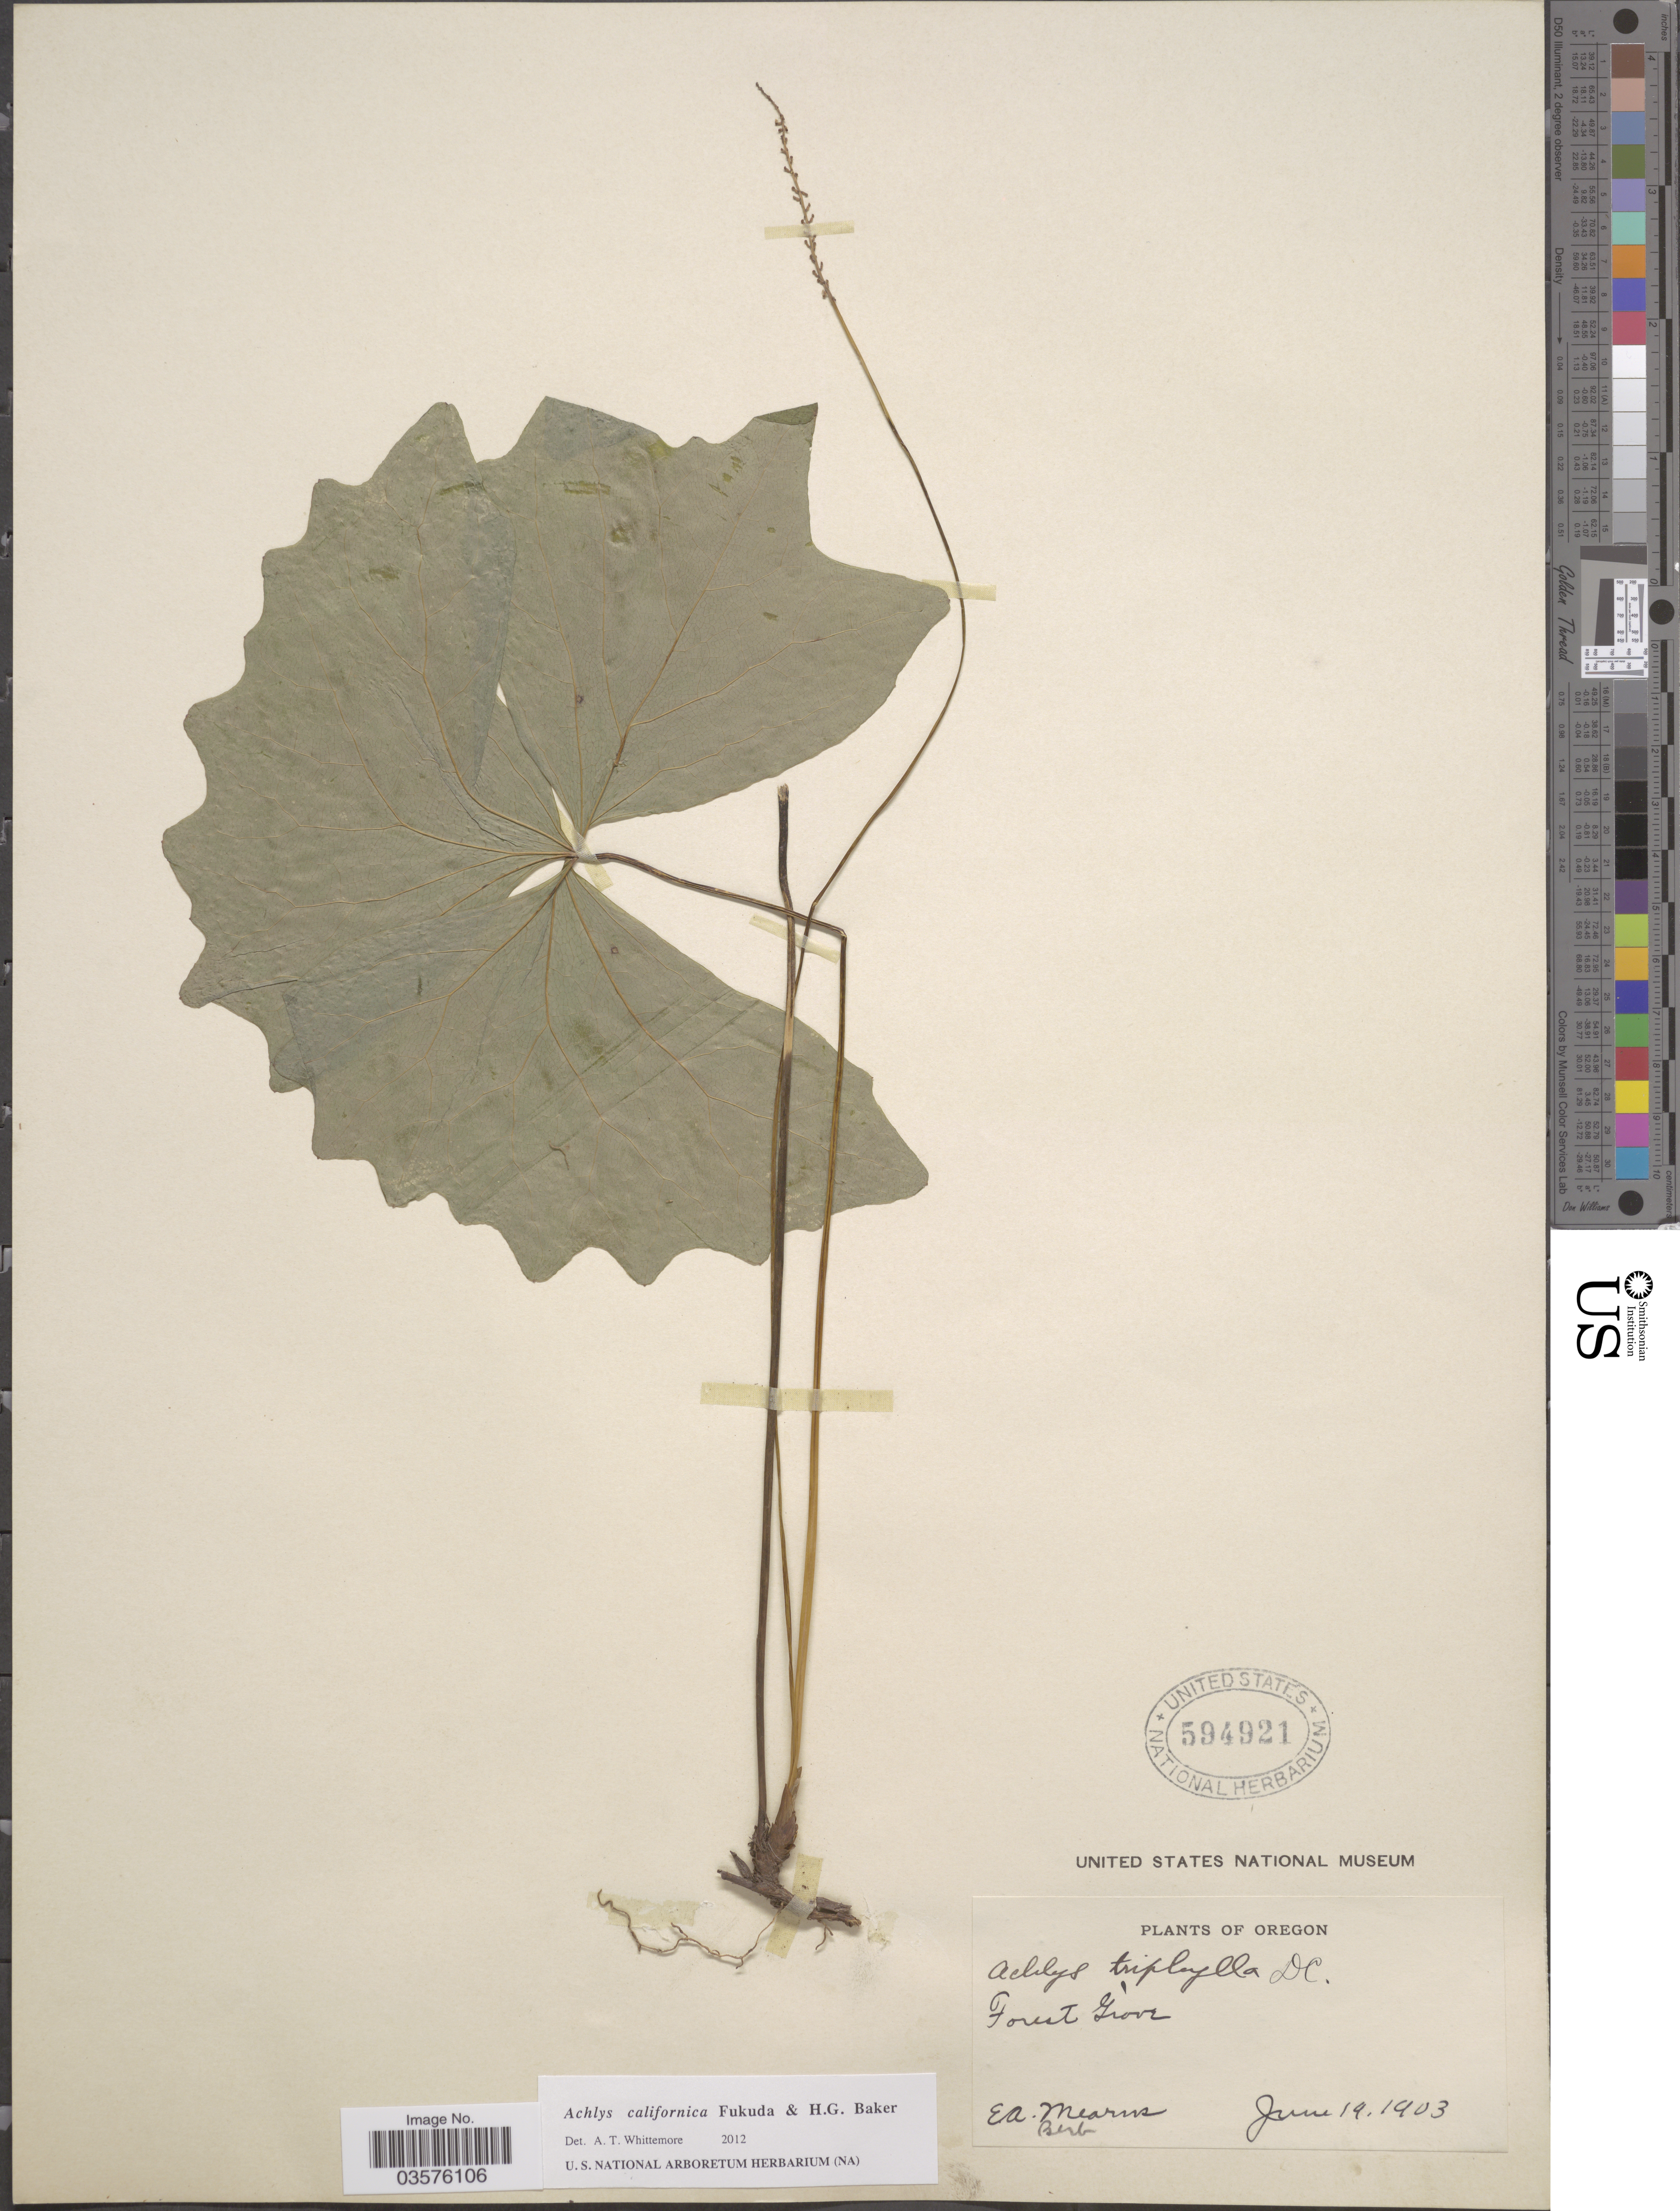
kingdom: Plantae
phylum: Tracheophyta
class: Magnoliopsida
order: Ranunculales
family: Berberidaceae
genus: Achlys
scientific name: Achlys californica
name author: Fukuda & H.G. Baker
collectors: E. A. Mearns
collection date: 1903-06-19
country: United States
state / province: Oregon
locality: Forest Grove.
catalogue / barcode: US 594921